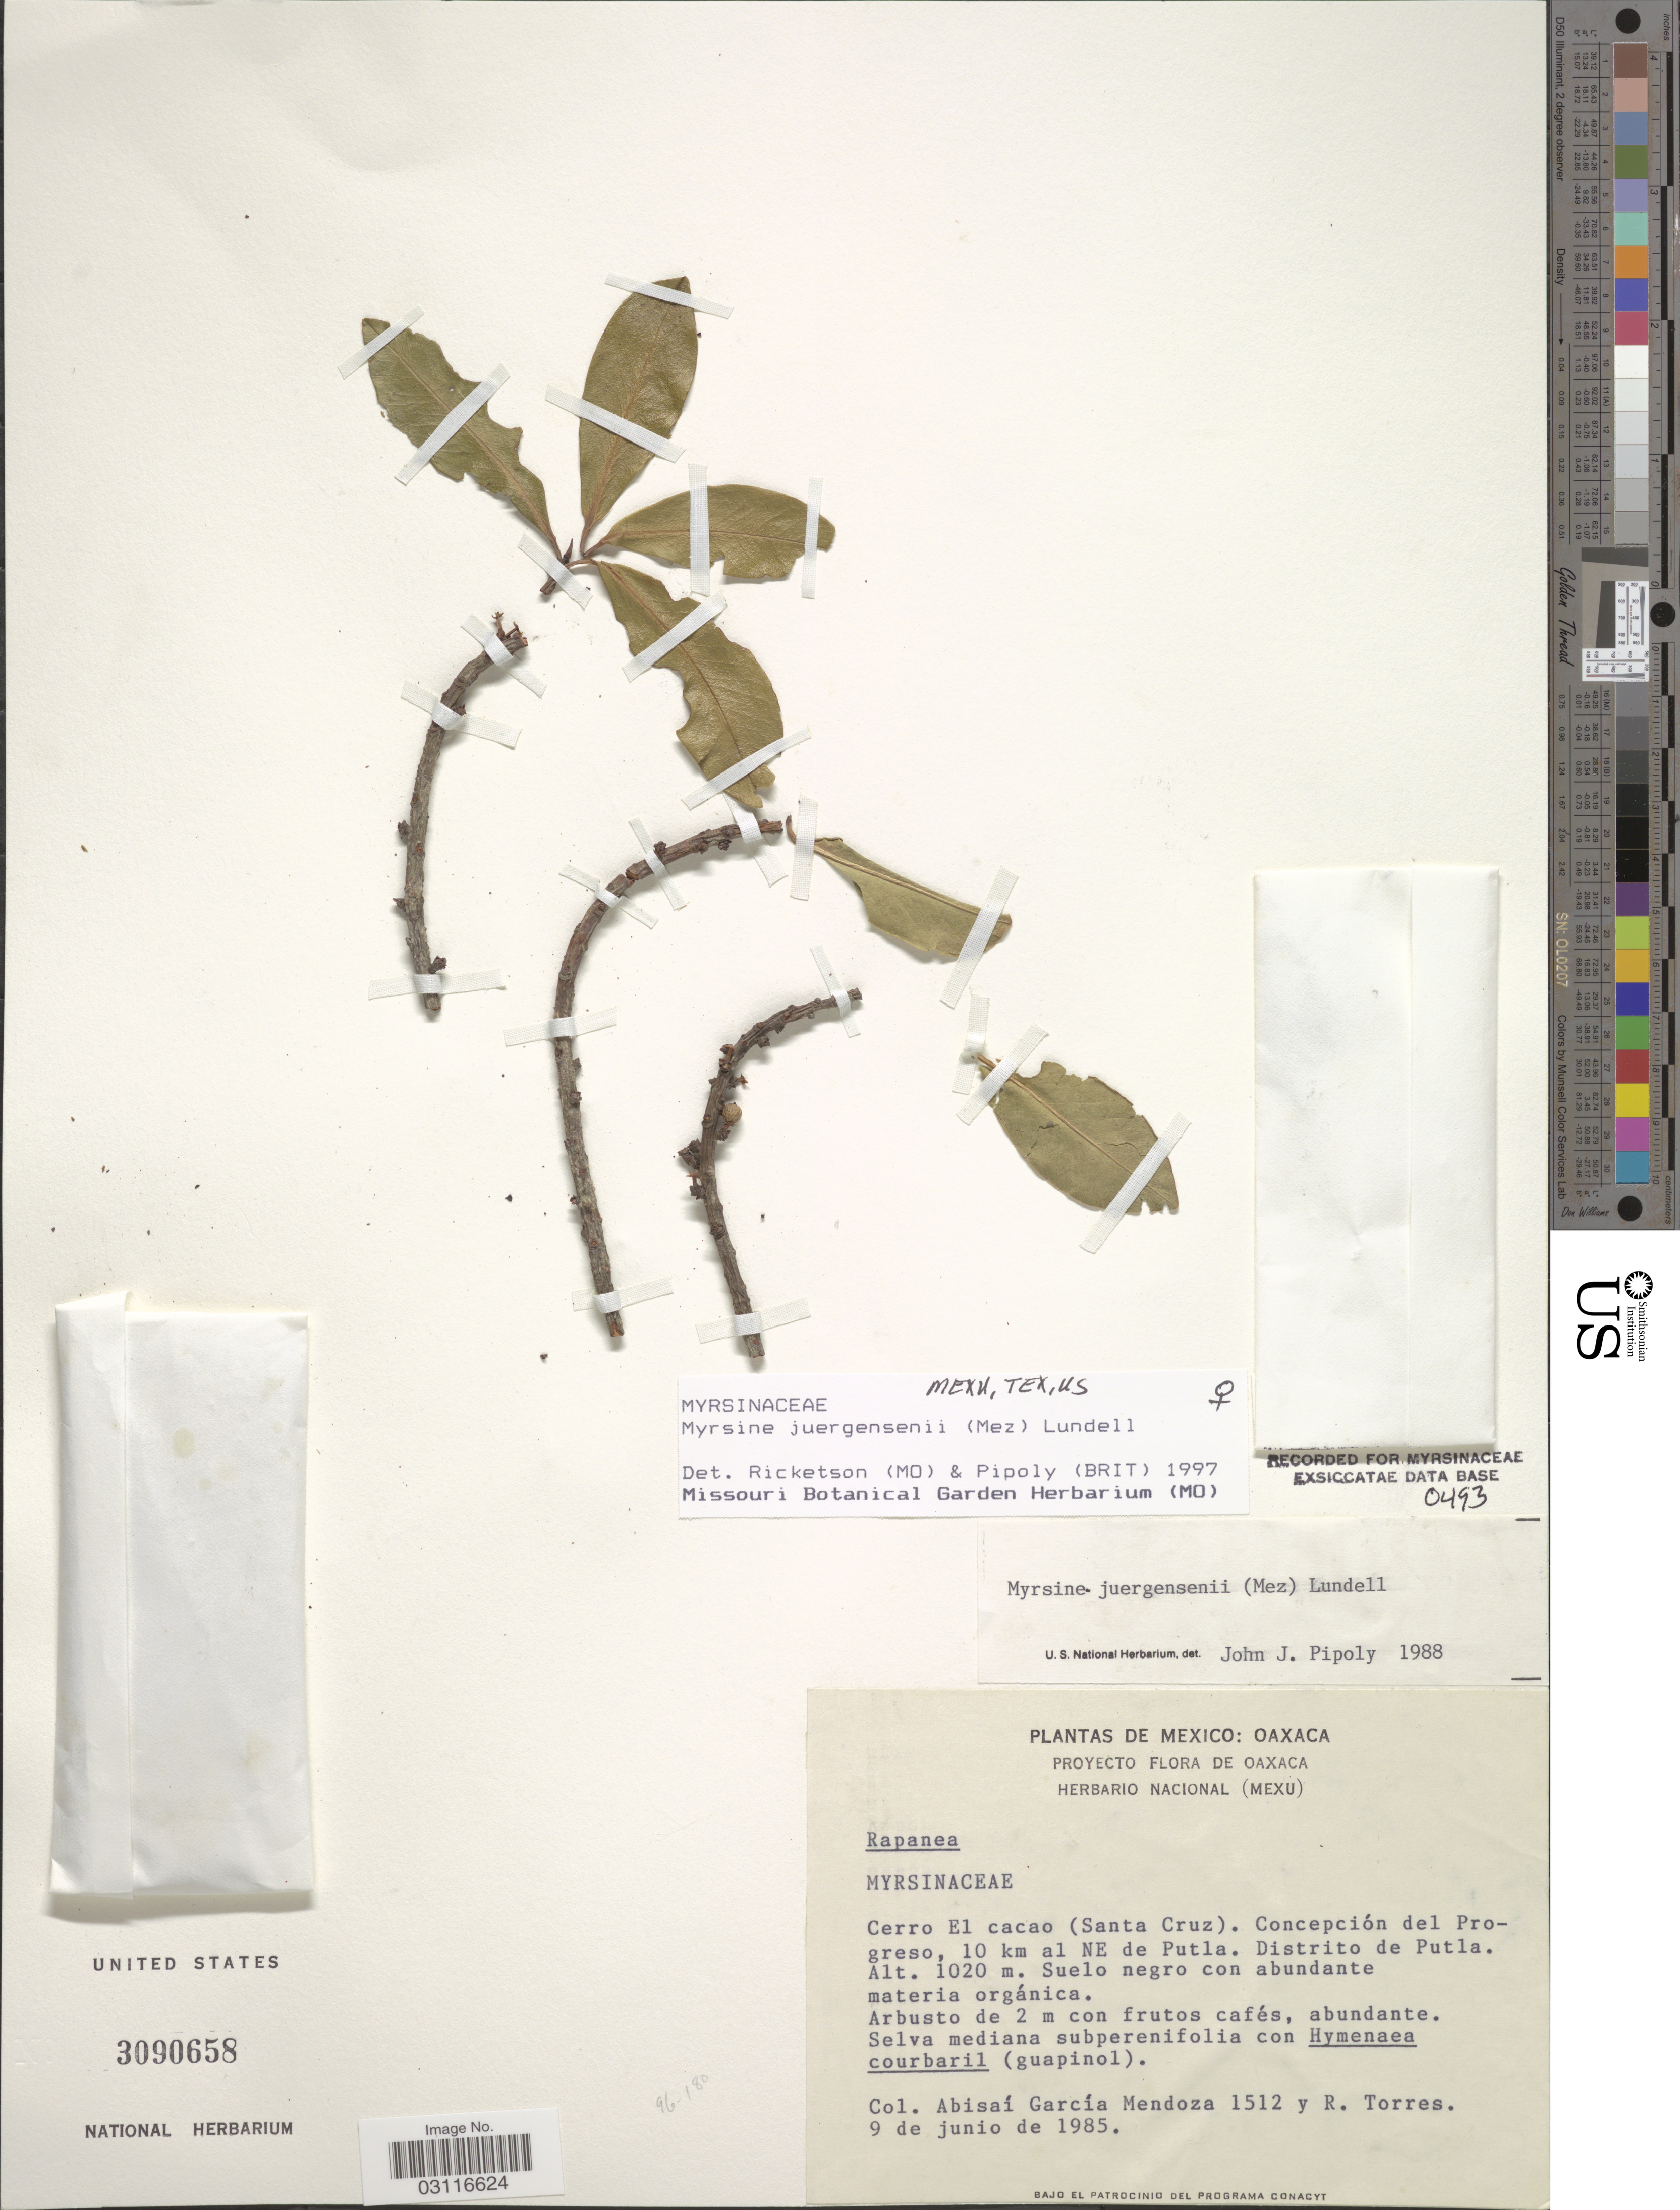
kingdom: Plantae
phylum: Tracheophyta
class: Magnoliopsida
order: Ericales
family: Primulaceae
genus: Myrsine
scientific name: Myrsine juergensenii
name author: (Mez) Lundell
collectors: A. García-Mendoza & R. Torres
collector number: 1512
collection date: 1985-06-09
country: Mexico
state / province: Oaxaca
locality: Cerro El cacao (Santa Cruz). Concepción del Progreso, 10 km al NE de Putla. Distrito de Putla.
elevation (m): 1020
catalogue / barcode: US 3090658